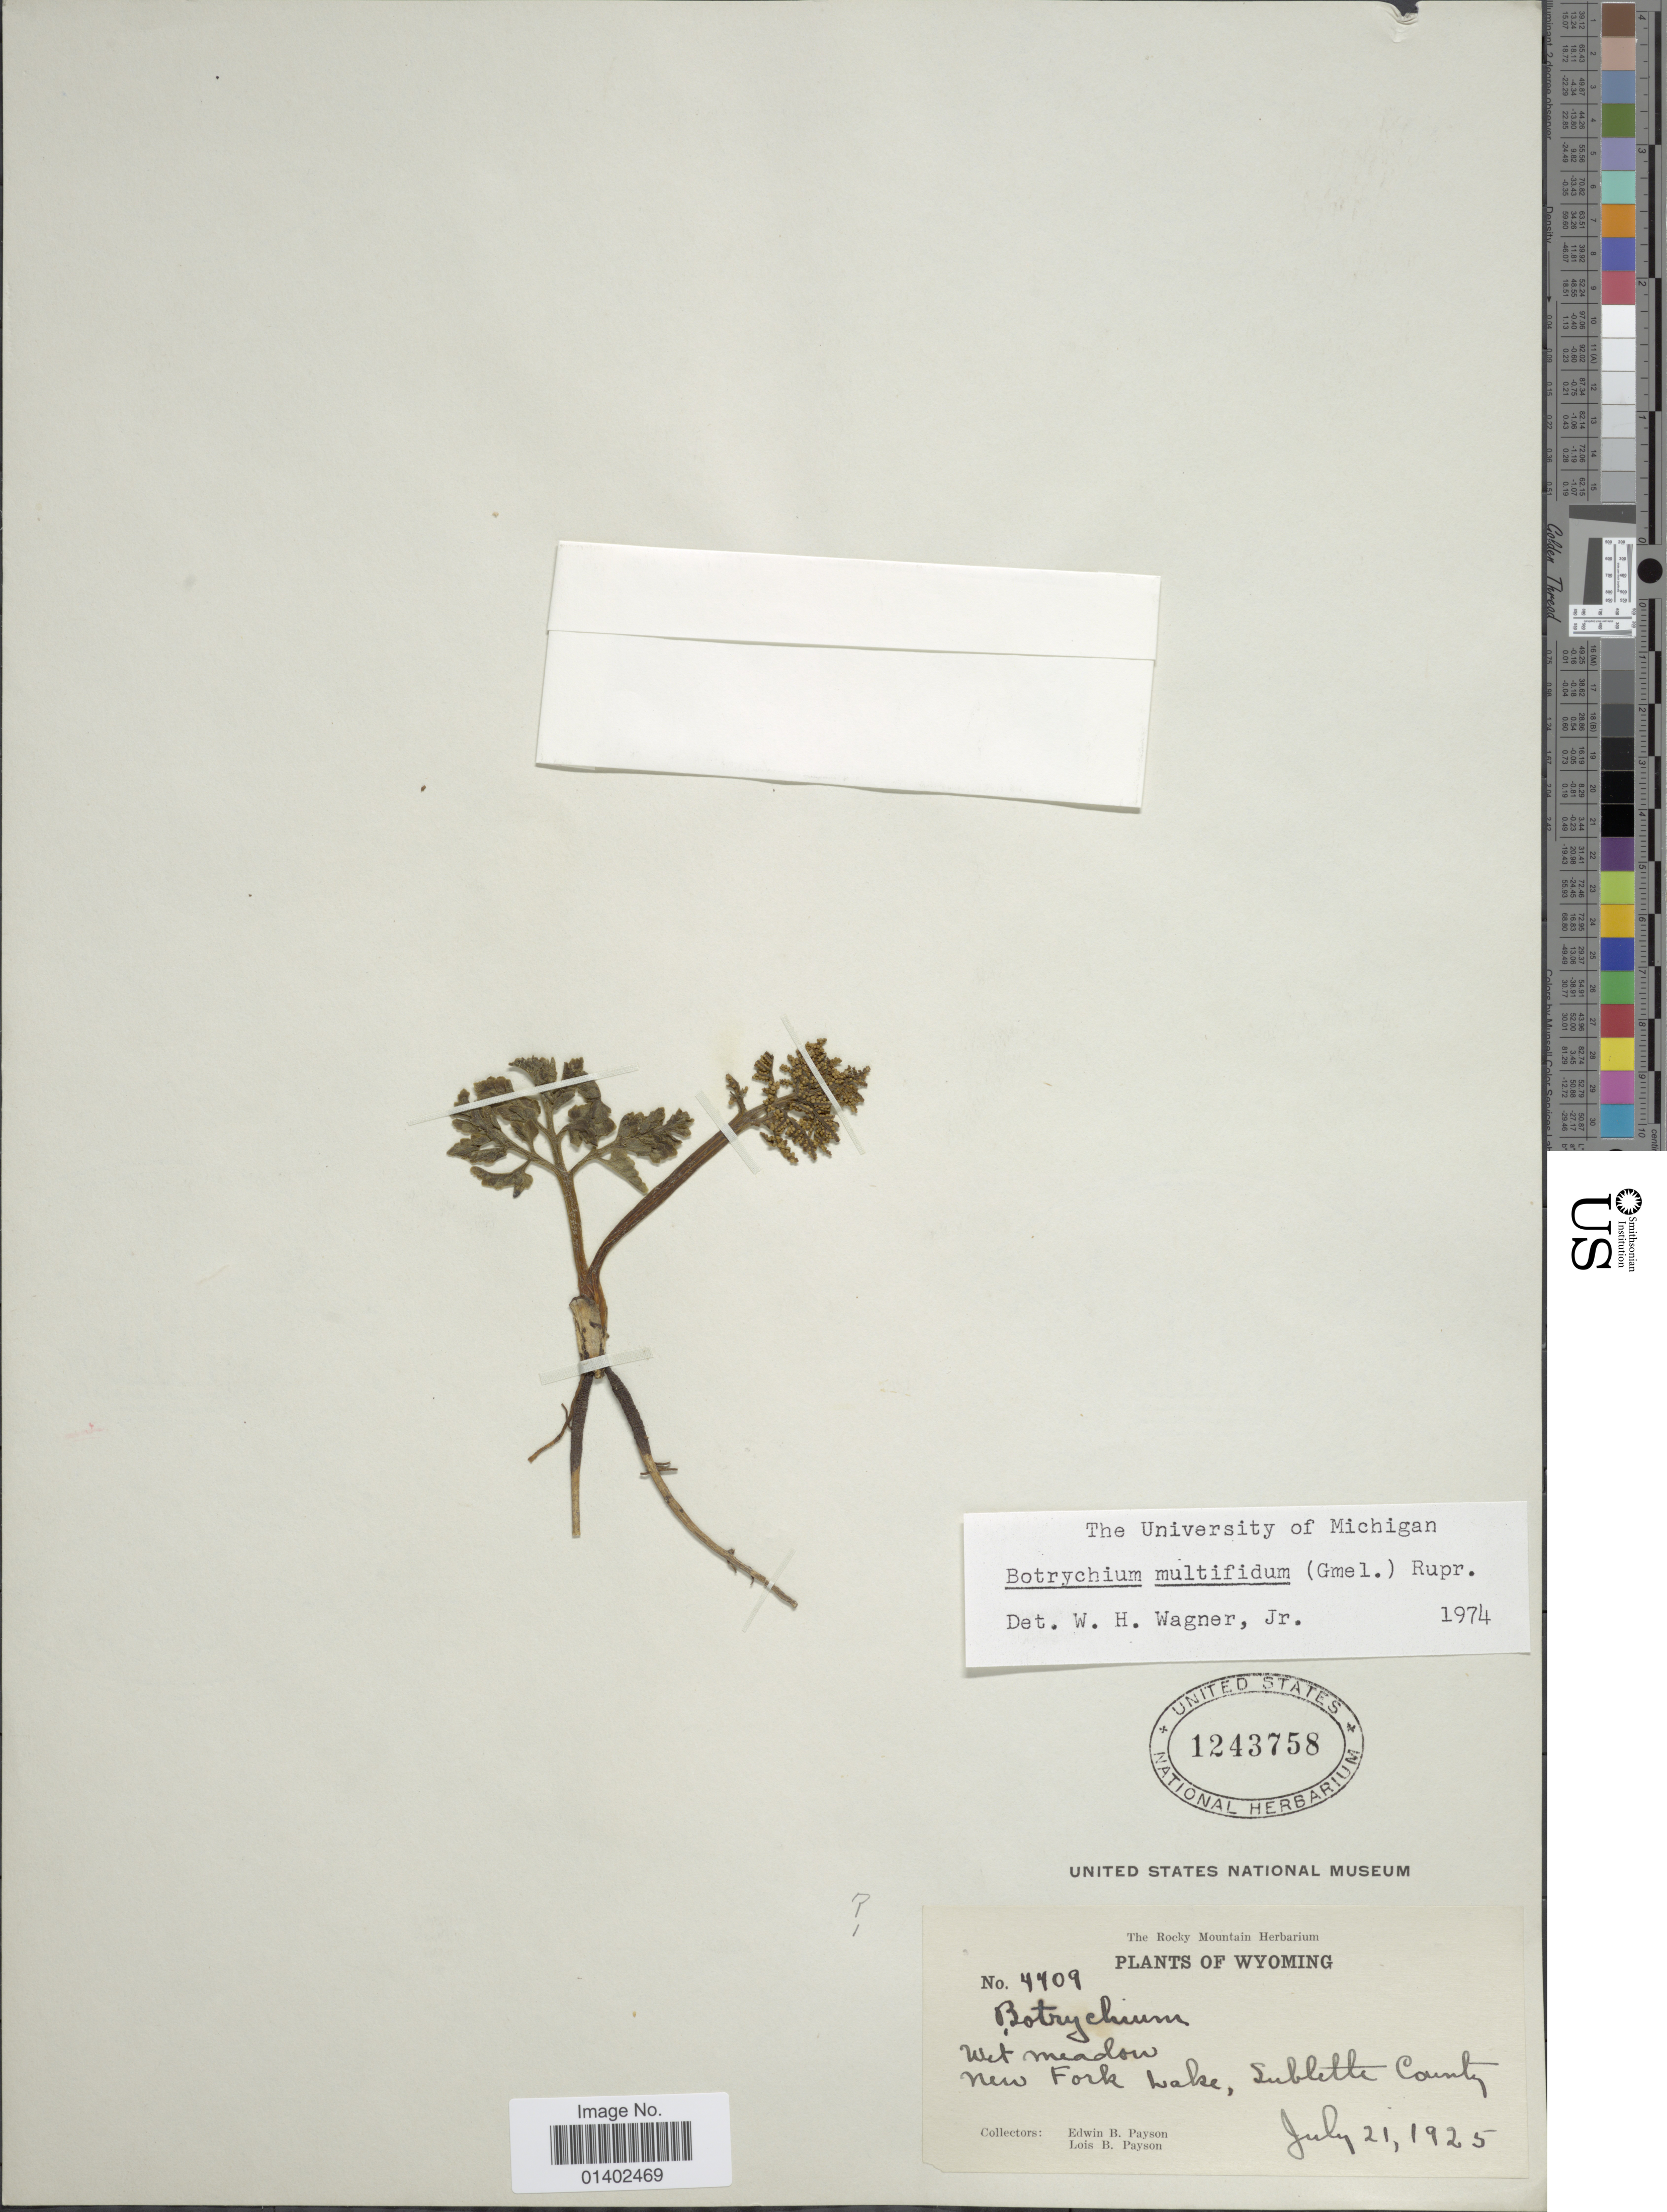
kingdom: Plantae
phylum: Tracheophyta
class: Polypodiopsida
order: Ophioglossales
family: Ophioglossaceae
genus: Botrychium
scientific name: Botrychium multifidum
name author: (J.F. Gmel.) Rupr.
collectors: E. B. Payson & L. Payson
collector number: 4409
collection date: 1925-07-21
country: United States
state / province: Wyoming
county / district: Sublette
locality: Wet meadow, New Fork Lake, Sublette County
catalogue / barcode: US 1243758